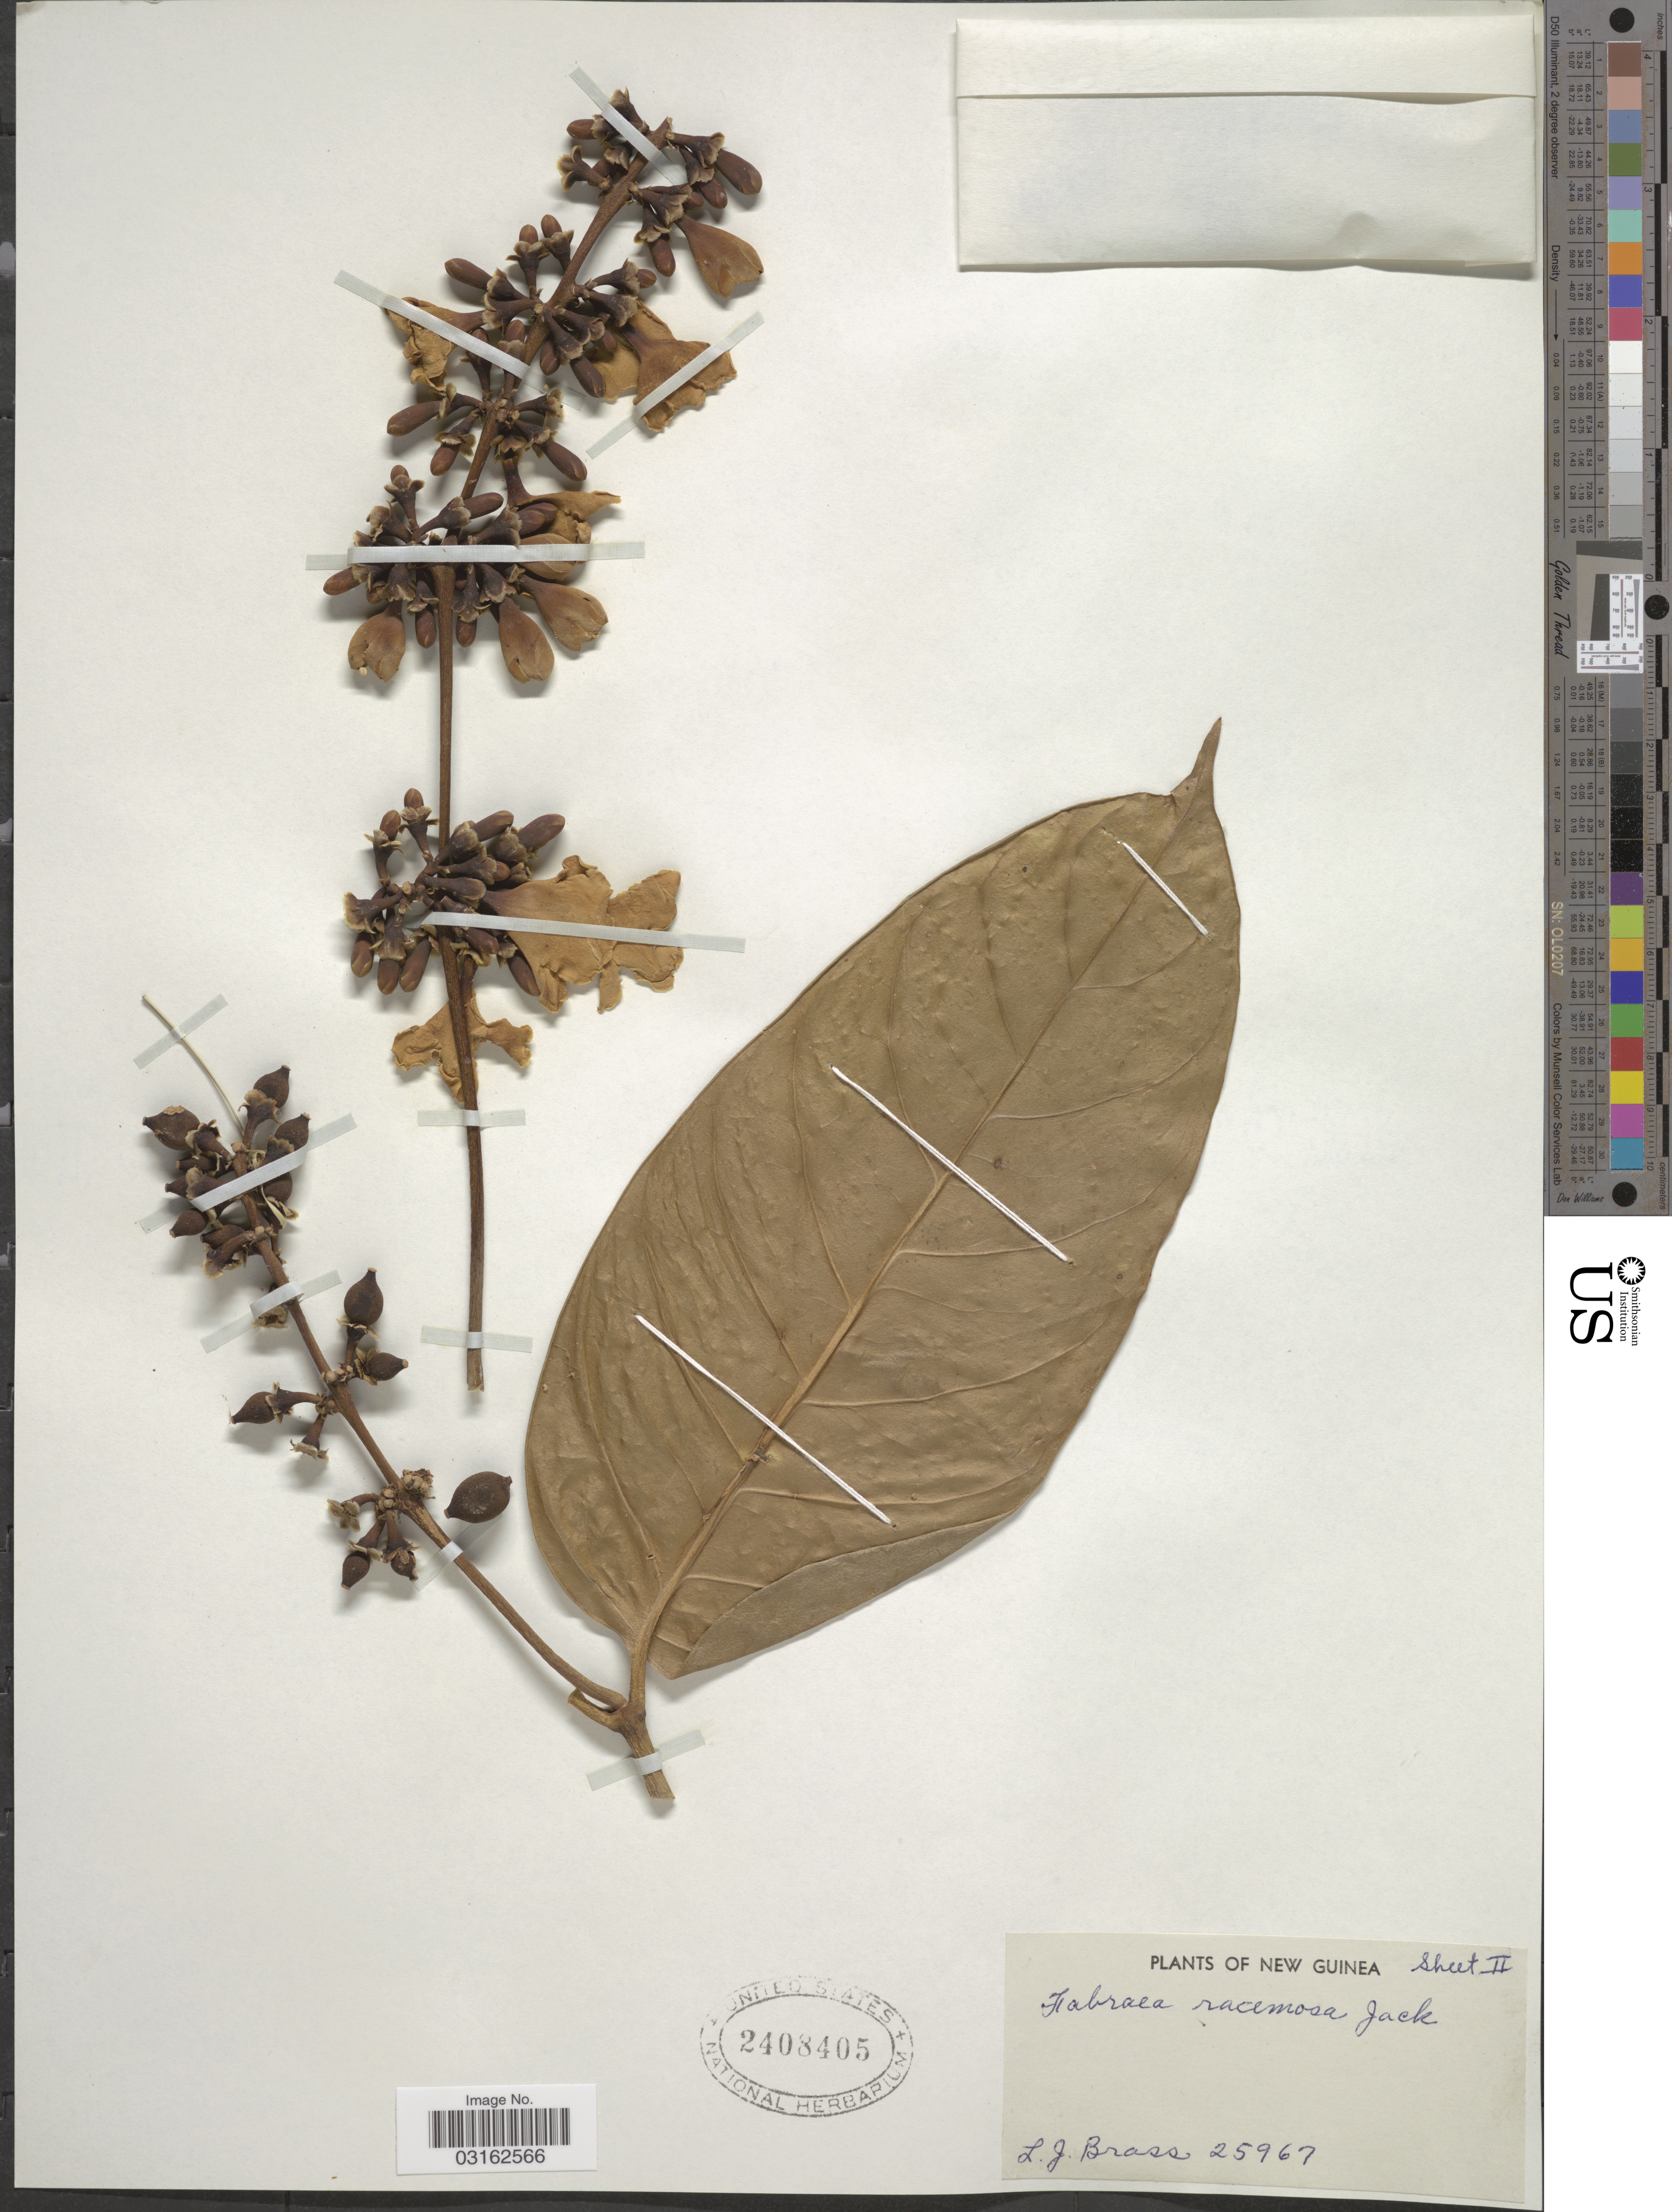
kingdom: Plantae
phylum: Tracheophyta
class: Magnoliopsida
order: Gentianales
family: Gentianaceae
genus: Fagraea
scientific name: Fagraea racemosa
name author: Jack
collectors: L. J. Brass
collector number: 25967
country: Papua New Guinea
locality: New Guinea.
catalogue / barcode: US 2408405